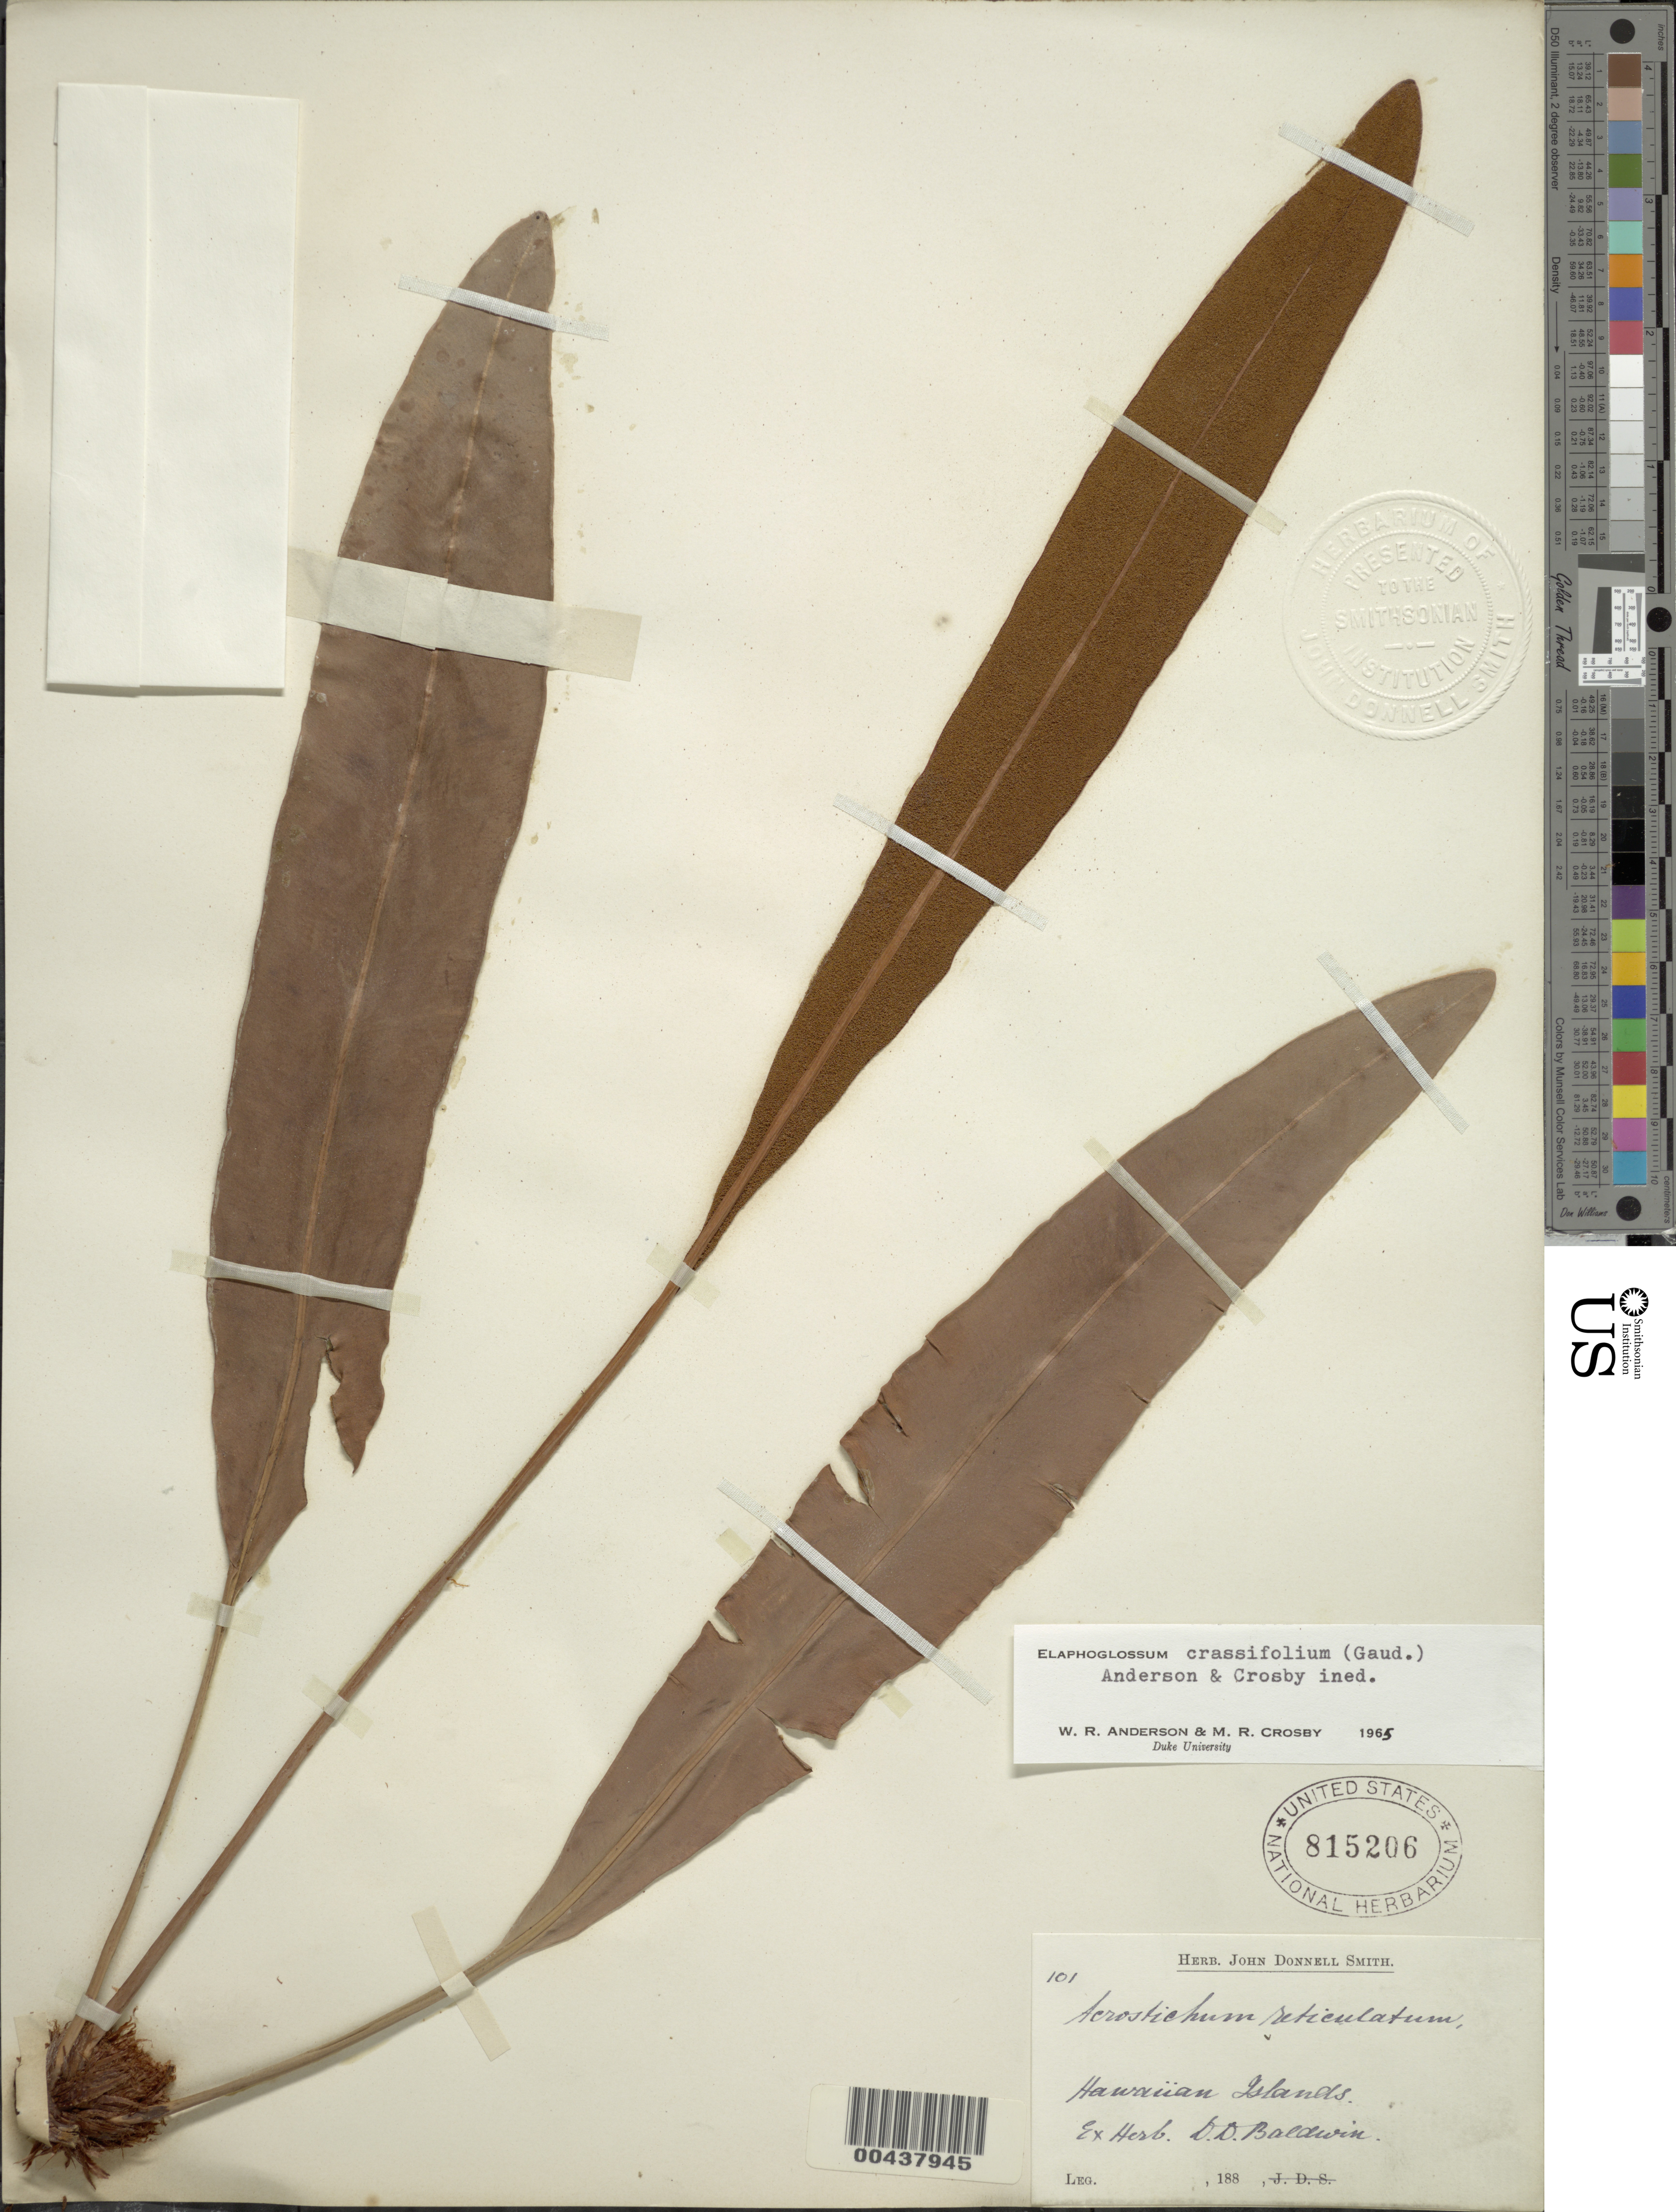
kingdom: Plantae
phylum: Tracheophyta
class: Polypodiopsida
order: Polypodiales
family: Dryopteridaceae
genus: Elaphoglossum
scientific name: Elaphoglossum crassifolium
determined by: Anderson, W. R.; Crosby, M.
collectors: D. Baldwin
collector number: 101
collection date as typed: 188-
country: United States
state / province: Hawaii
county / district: Hawaii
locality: Hawaiian Islands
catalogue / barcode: US 815206